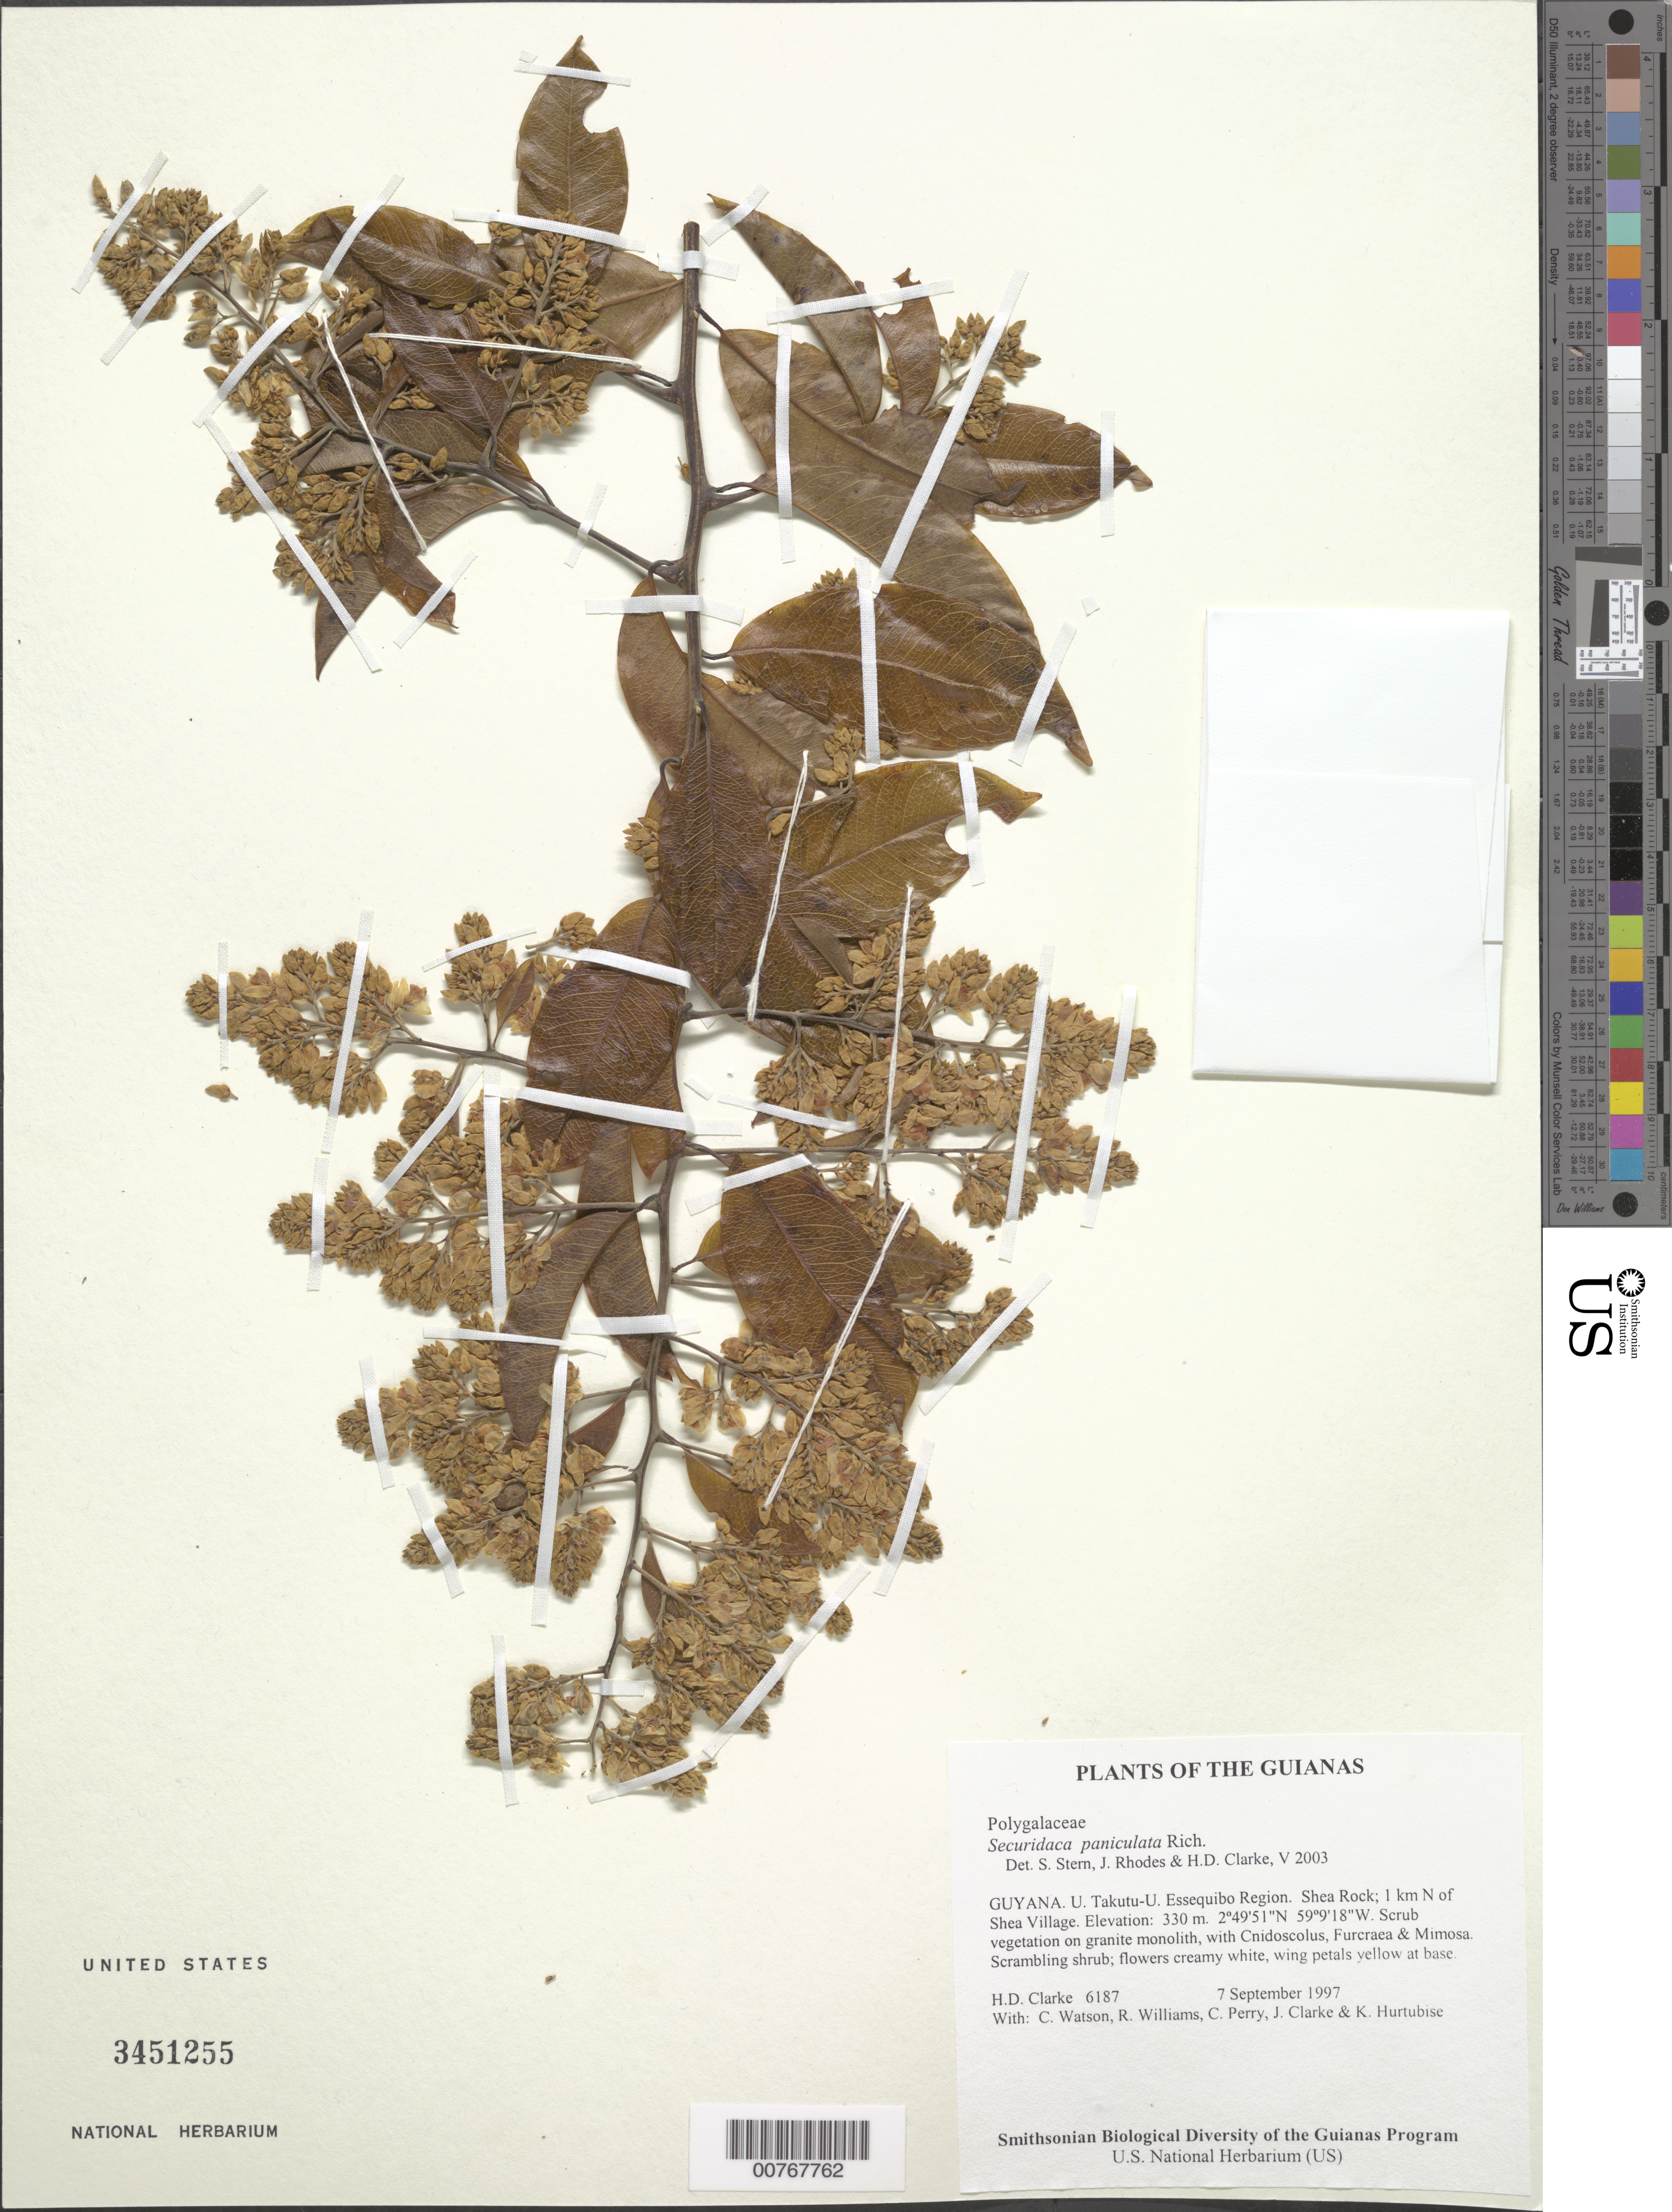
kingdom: Plantae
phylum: Tracheophyta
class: Magnoliopsida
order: Fabales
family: Polygalaceae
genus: Securidaca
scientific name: Securidaca paniculata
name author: Rich.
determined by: Clarke, H. D.; Rhodes, J.; Stern, S. R.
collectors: H. D. Clarke, C. Watson, R. Williams, C. Perry, J. Clarke & K. Hurtubise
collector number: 6187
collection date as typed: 7 September 1997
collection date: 1997-09-07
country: Guyana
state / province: U. Takutu-U. Essequibo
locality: Shea Rock; 1 km N of Shea Village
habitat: Scrub vegetation on granite monolith, with Cnidoscolus, Furcraea & Mimosa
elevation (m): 330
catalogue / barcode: US 3451255